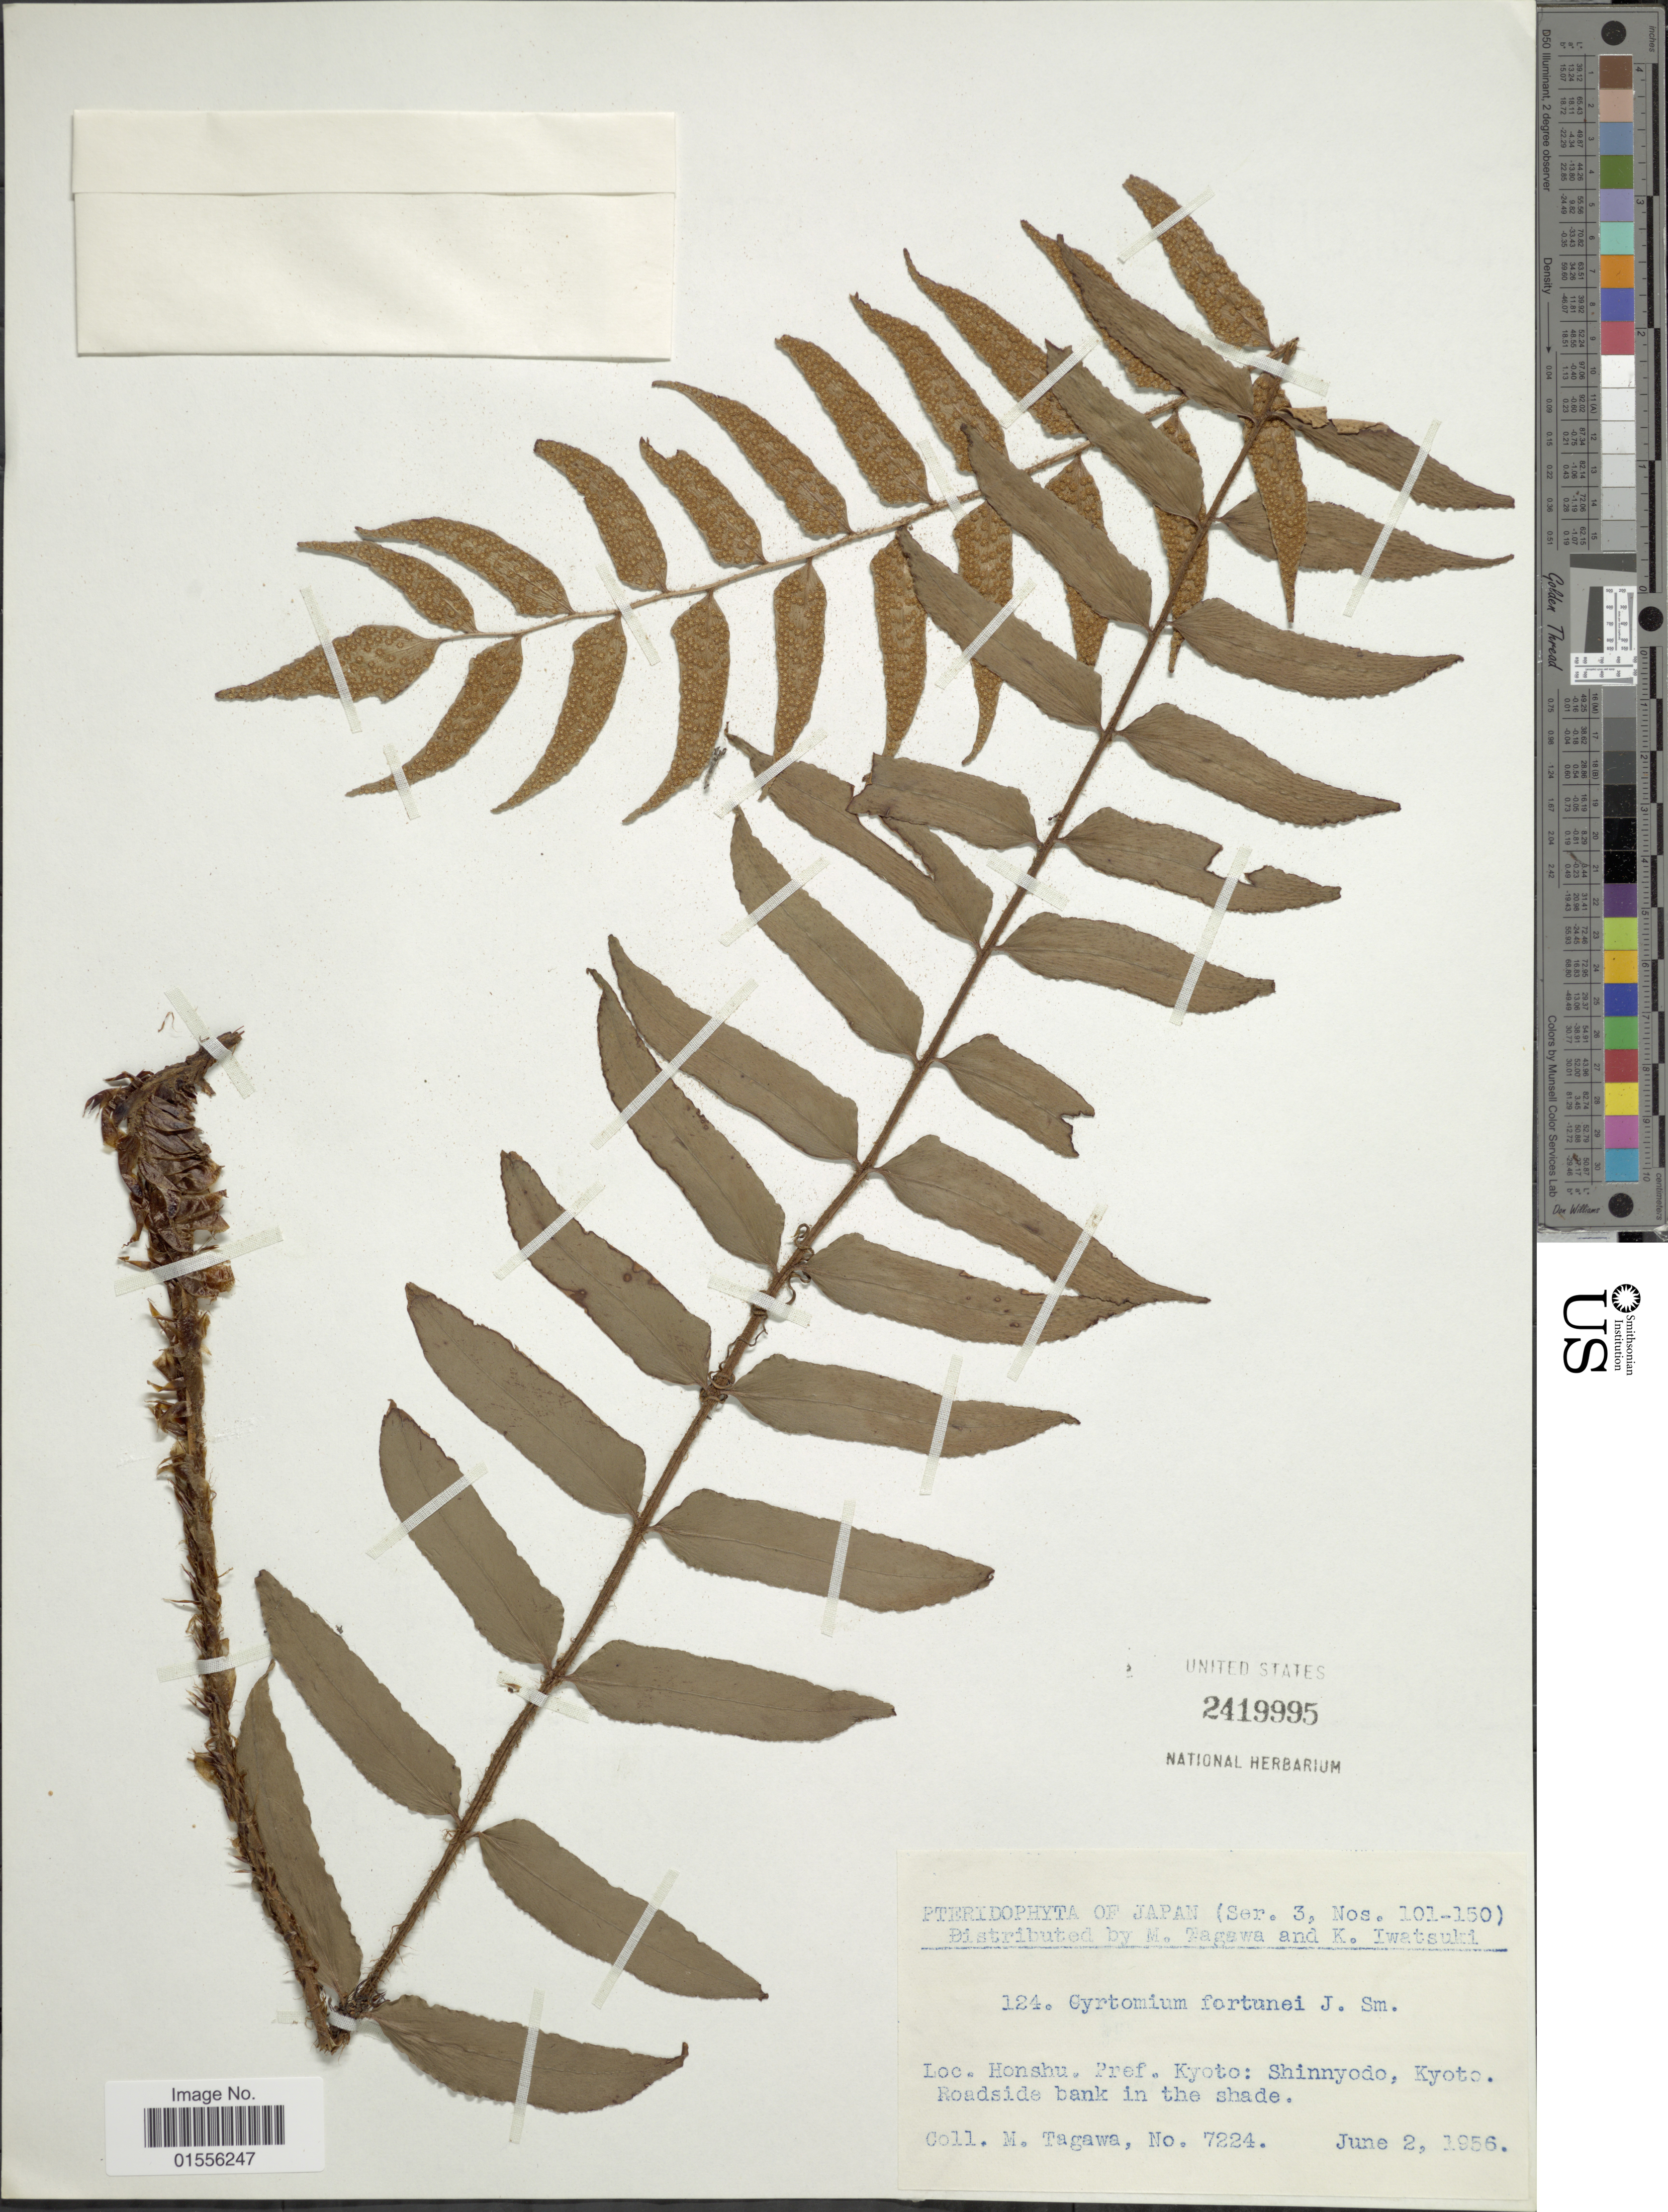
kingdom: Plantae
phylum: Tracheophyta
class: Polypodiopsida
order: Polypodiales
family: Dryopteridaceae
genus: Cyrtomium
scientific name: Cyrtomium fortunei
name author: J. Sm.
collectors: M. Tagawa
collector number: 7224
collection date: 1956-06-02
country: Japan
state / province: Kyoto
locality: Honshu Pref Kyoto: Shinnyodo, Kyoto. Roadside bank in the shade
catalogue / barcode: US 2419995